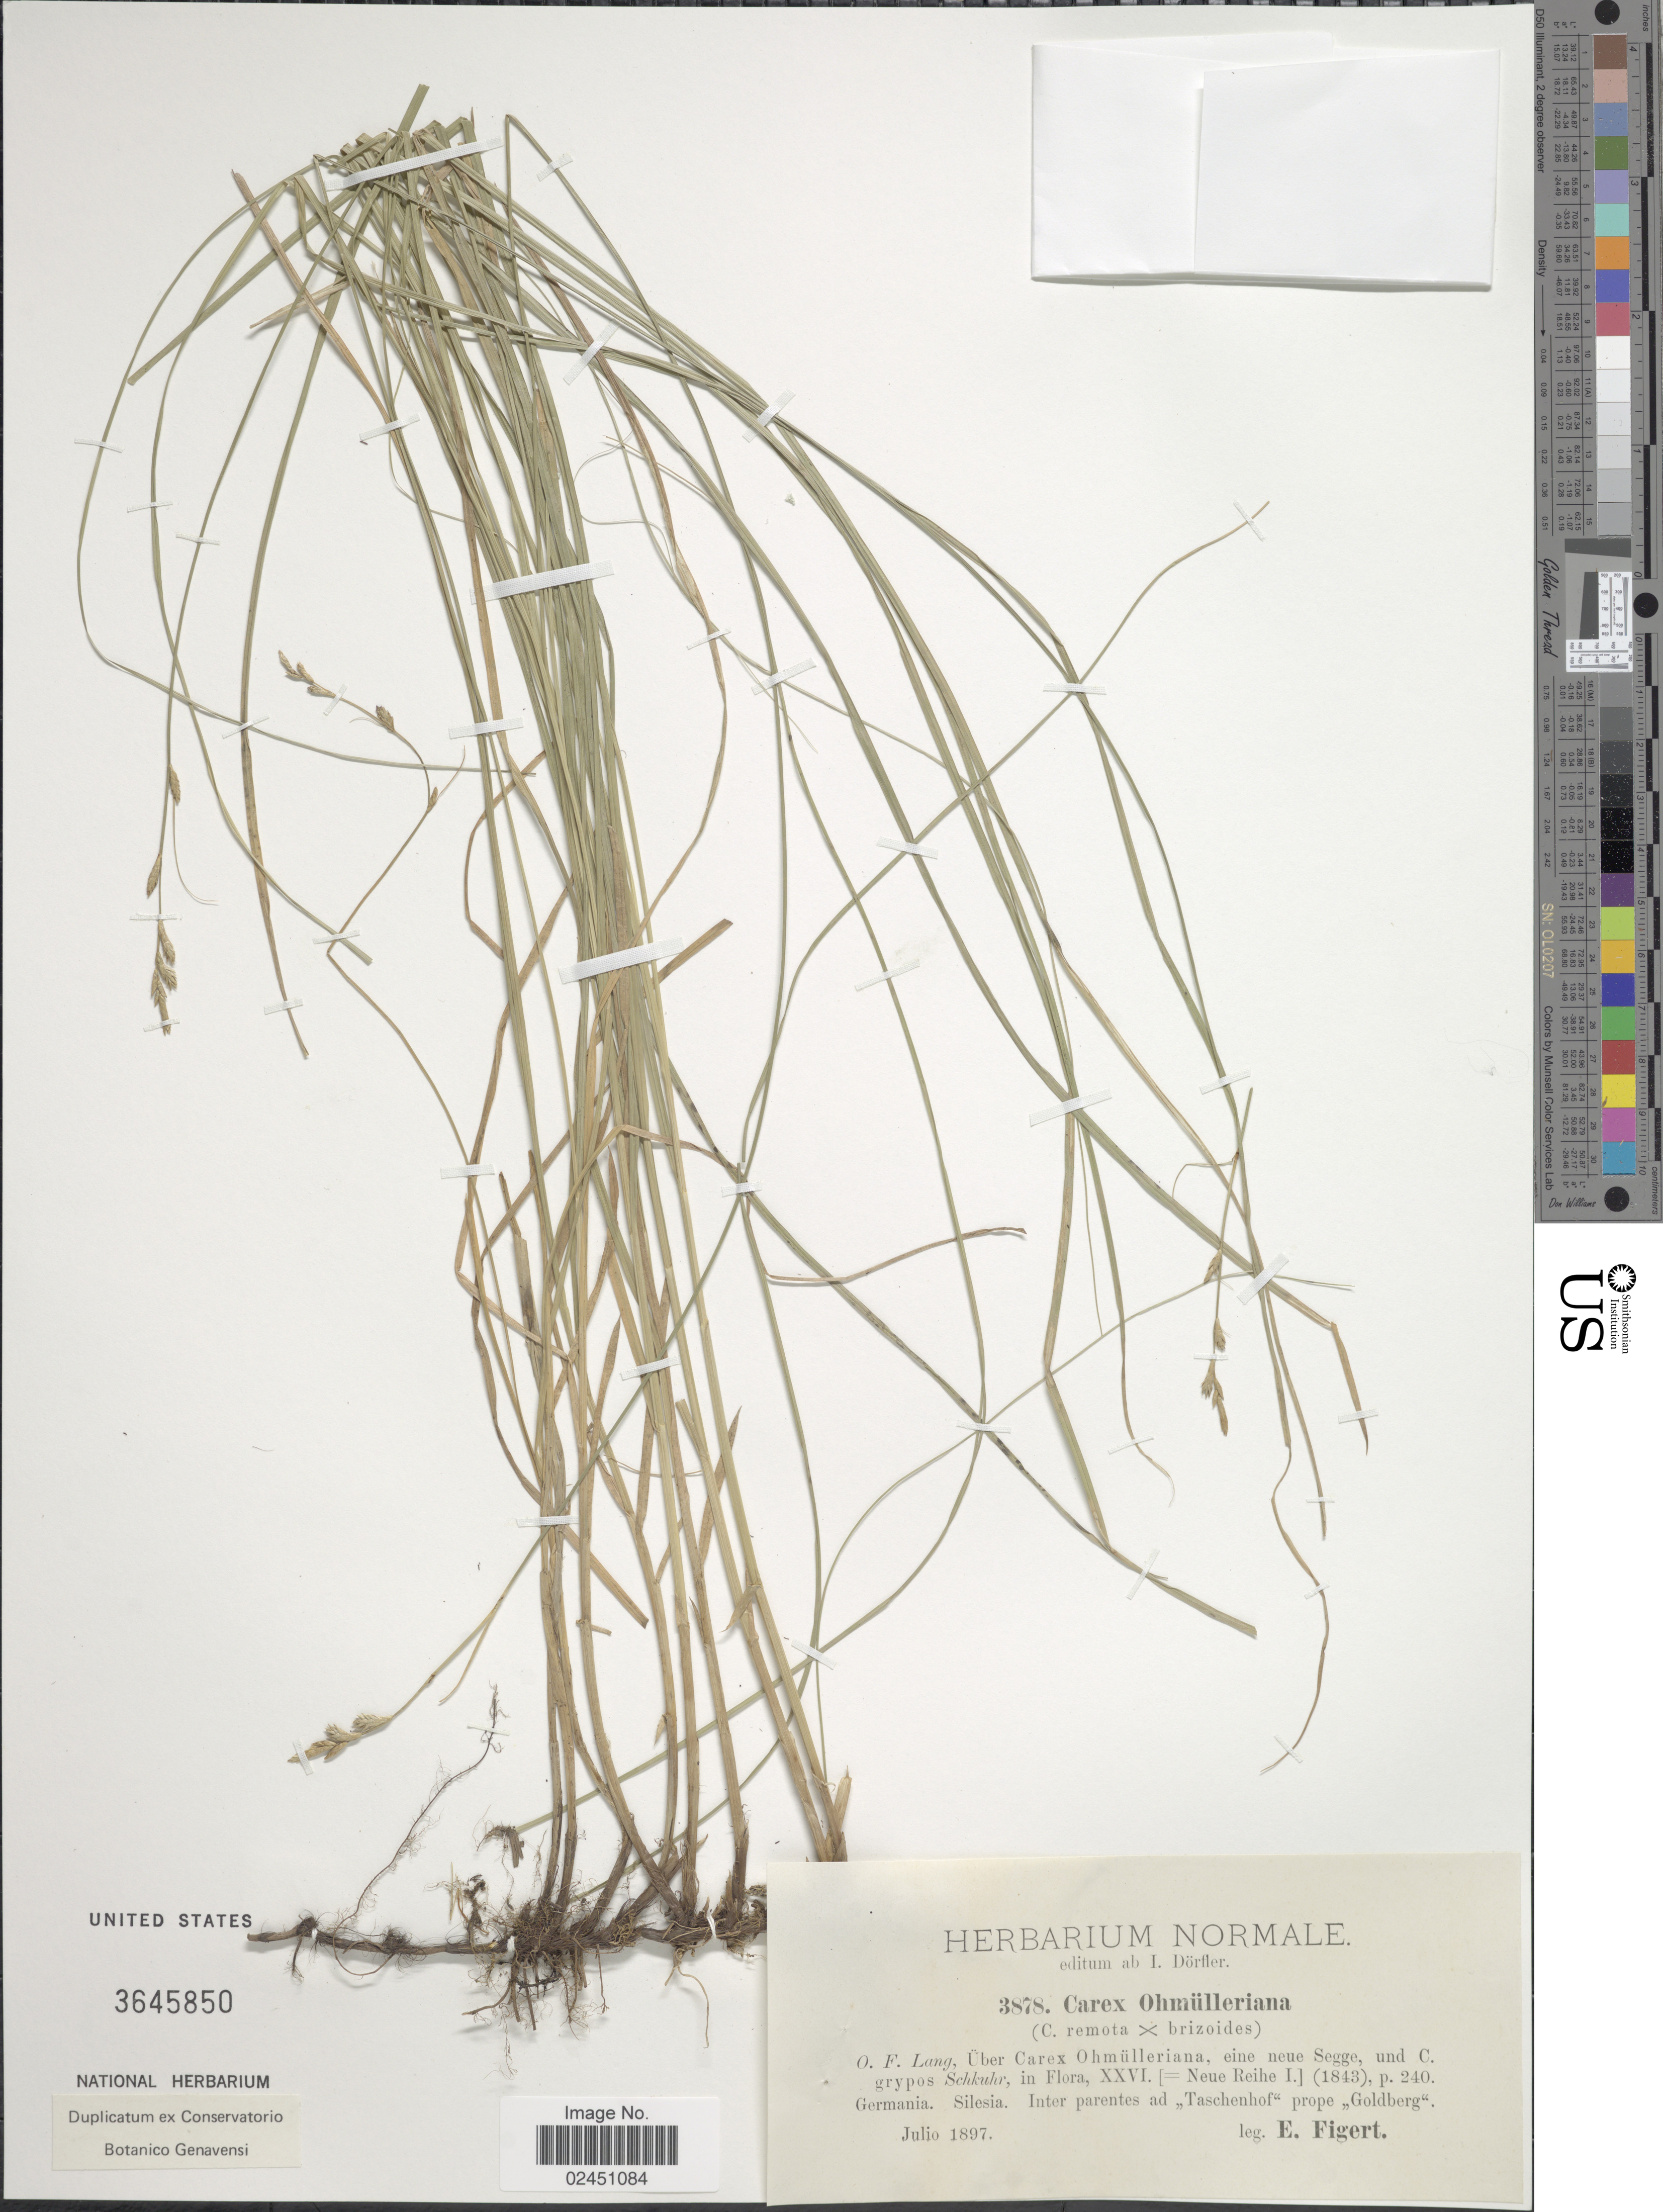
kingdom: Plantae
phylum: Tracheophyta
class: Liliopsida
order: Poales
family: Cyperaceae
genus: Carex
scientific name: Carex x ohmuelleriana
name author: O. Lang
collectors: E. Figert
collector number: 3878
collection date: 1897-07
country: Germany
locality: Silesia. Inter parentes ad Taschenhof prope Goldberg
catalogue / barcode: US 3645850